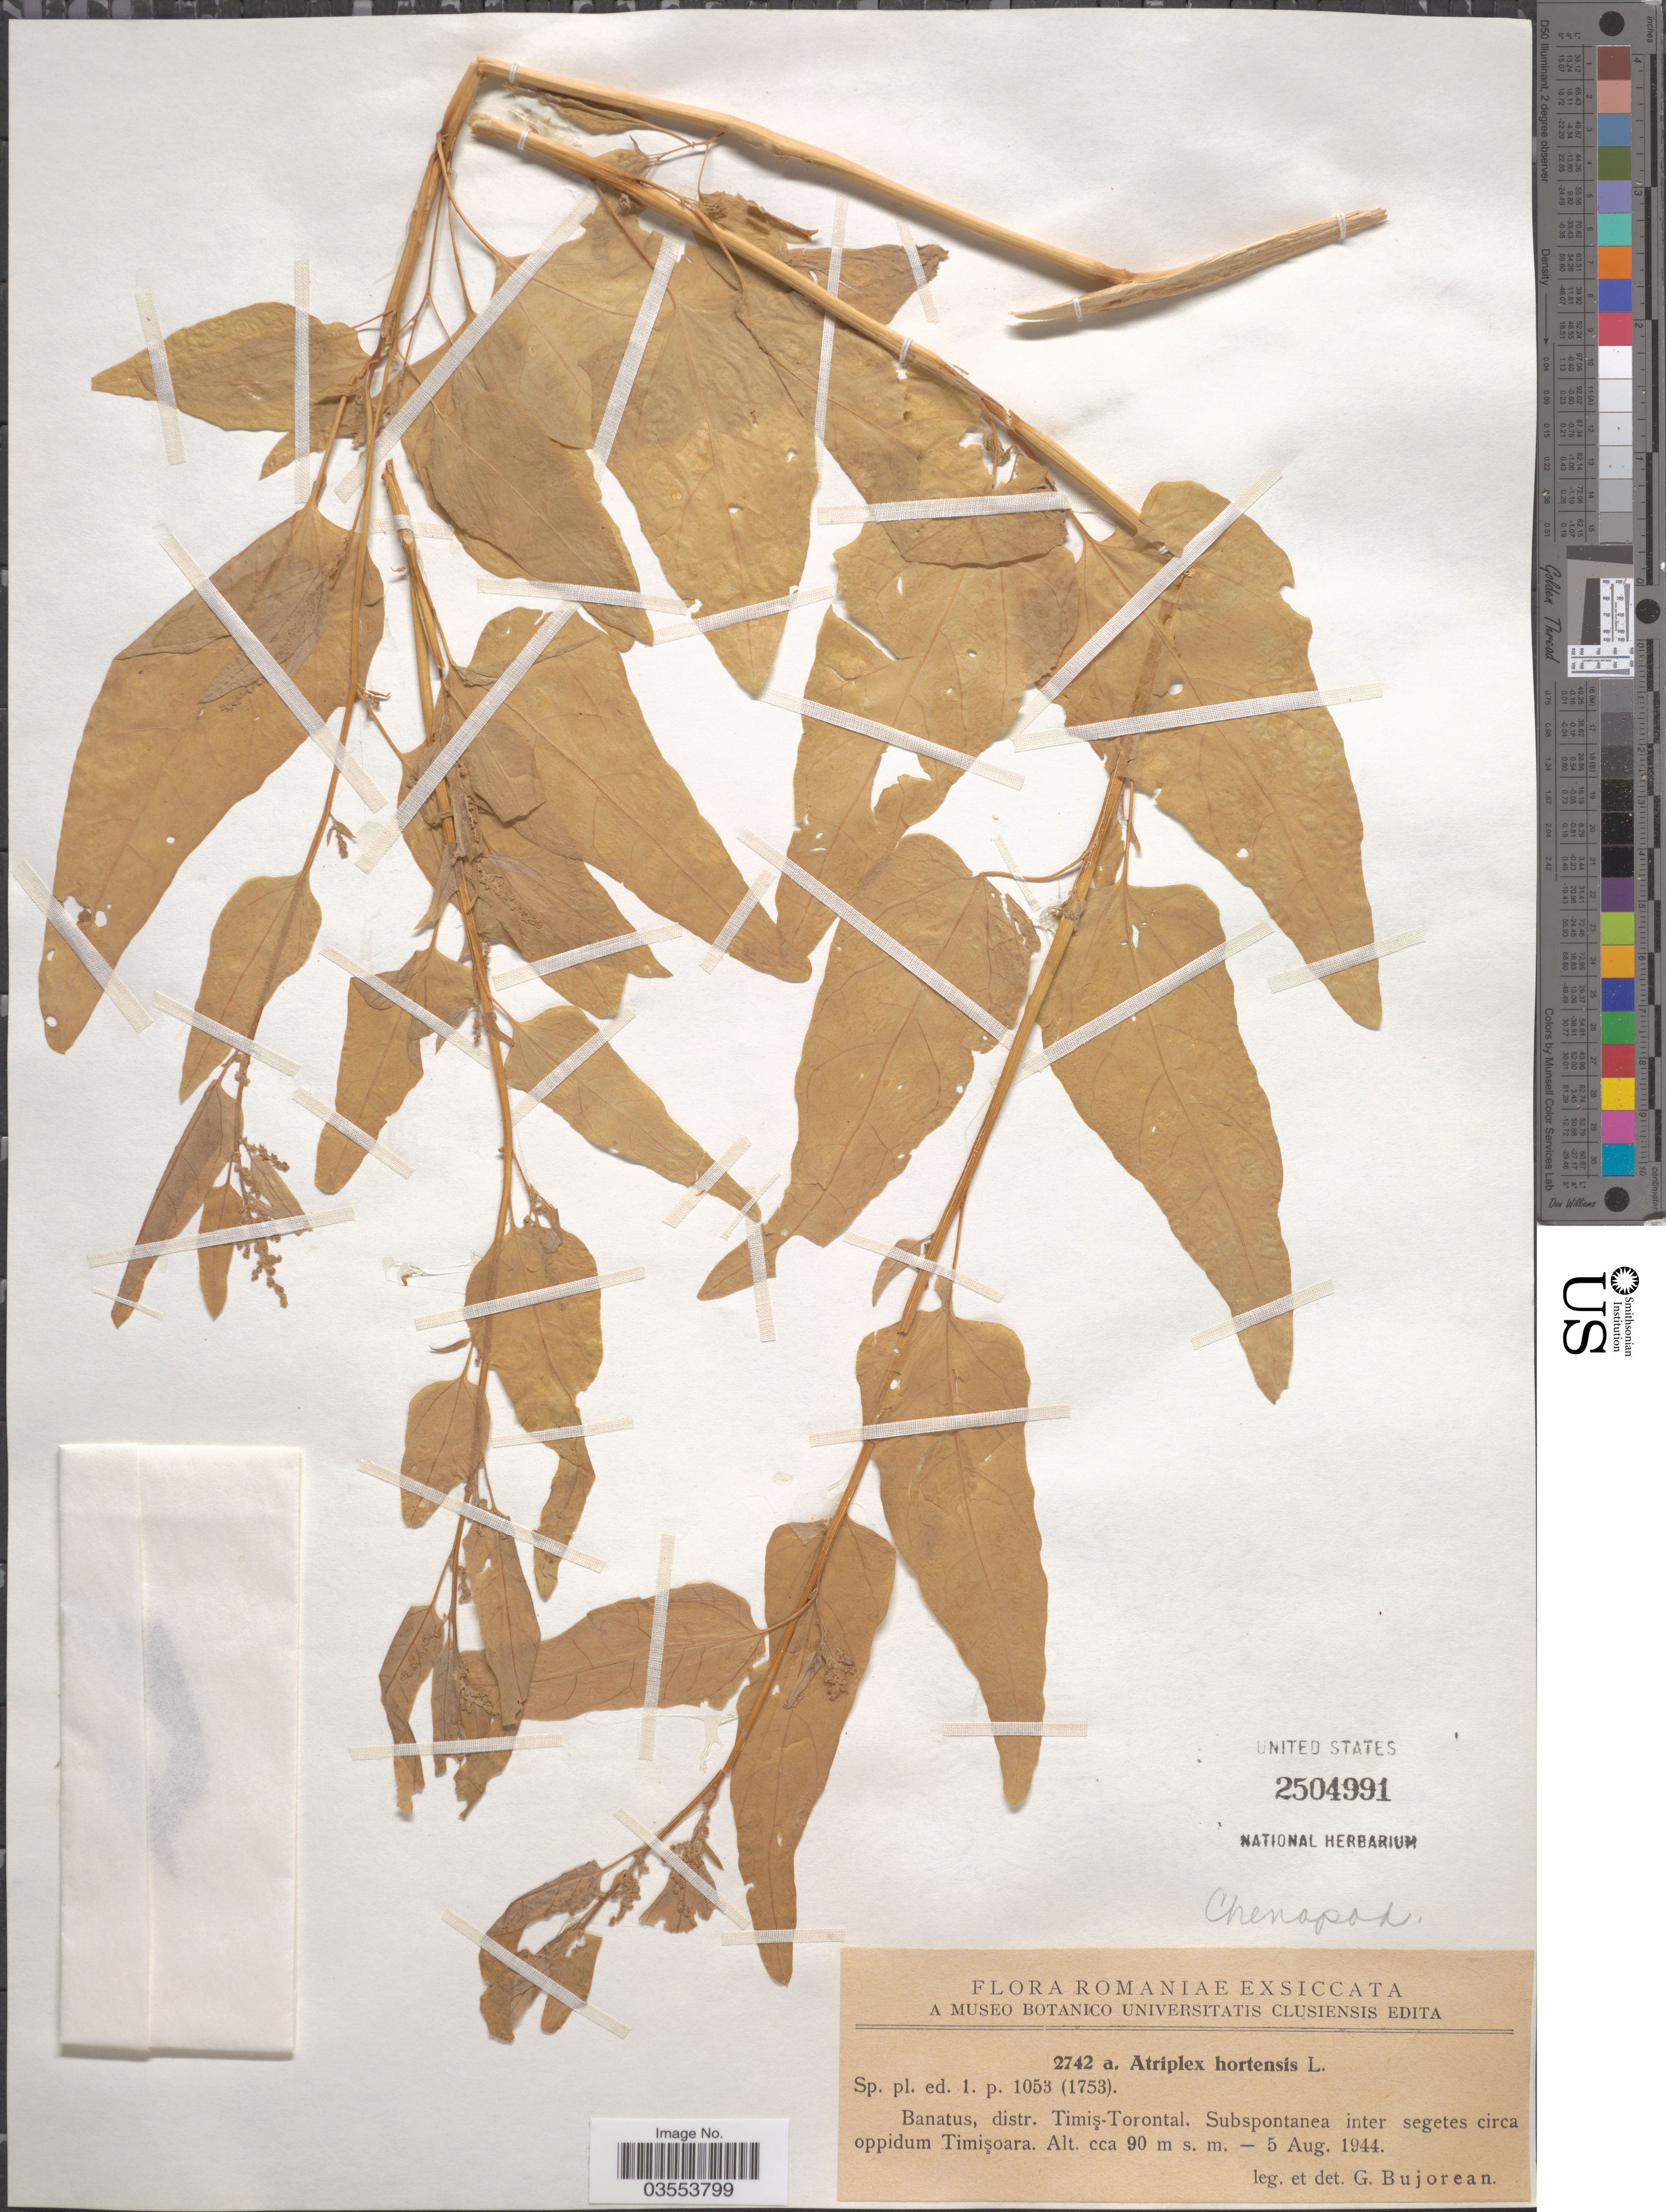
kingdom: Plantae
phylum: Tracheophyta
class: Magnoliopsida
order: Caryophyllales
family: Amaranthaceae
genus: Atriplex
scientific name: Atriplex hortensis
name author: L.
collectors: G. Bujorean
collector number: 2742a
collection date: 1944-08-05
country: Romania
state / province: Timis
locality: Banatus, distr. Timiş-Torontal. Circa oppidum Timişoara.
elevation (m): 90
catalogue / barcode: US 2504991